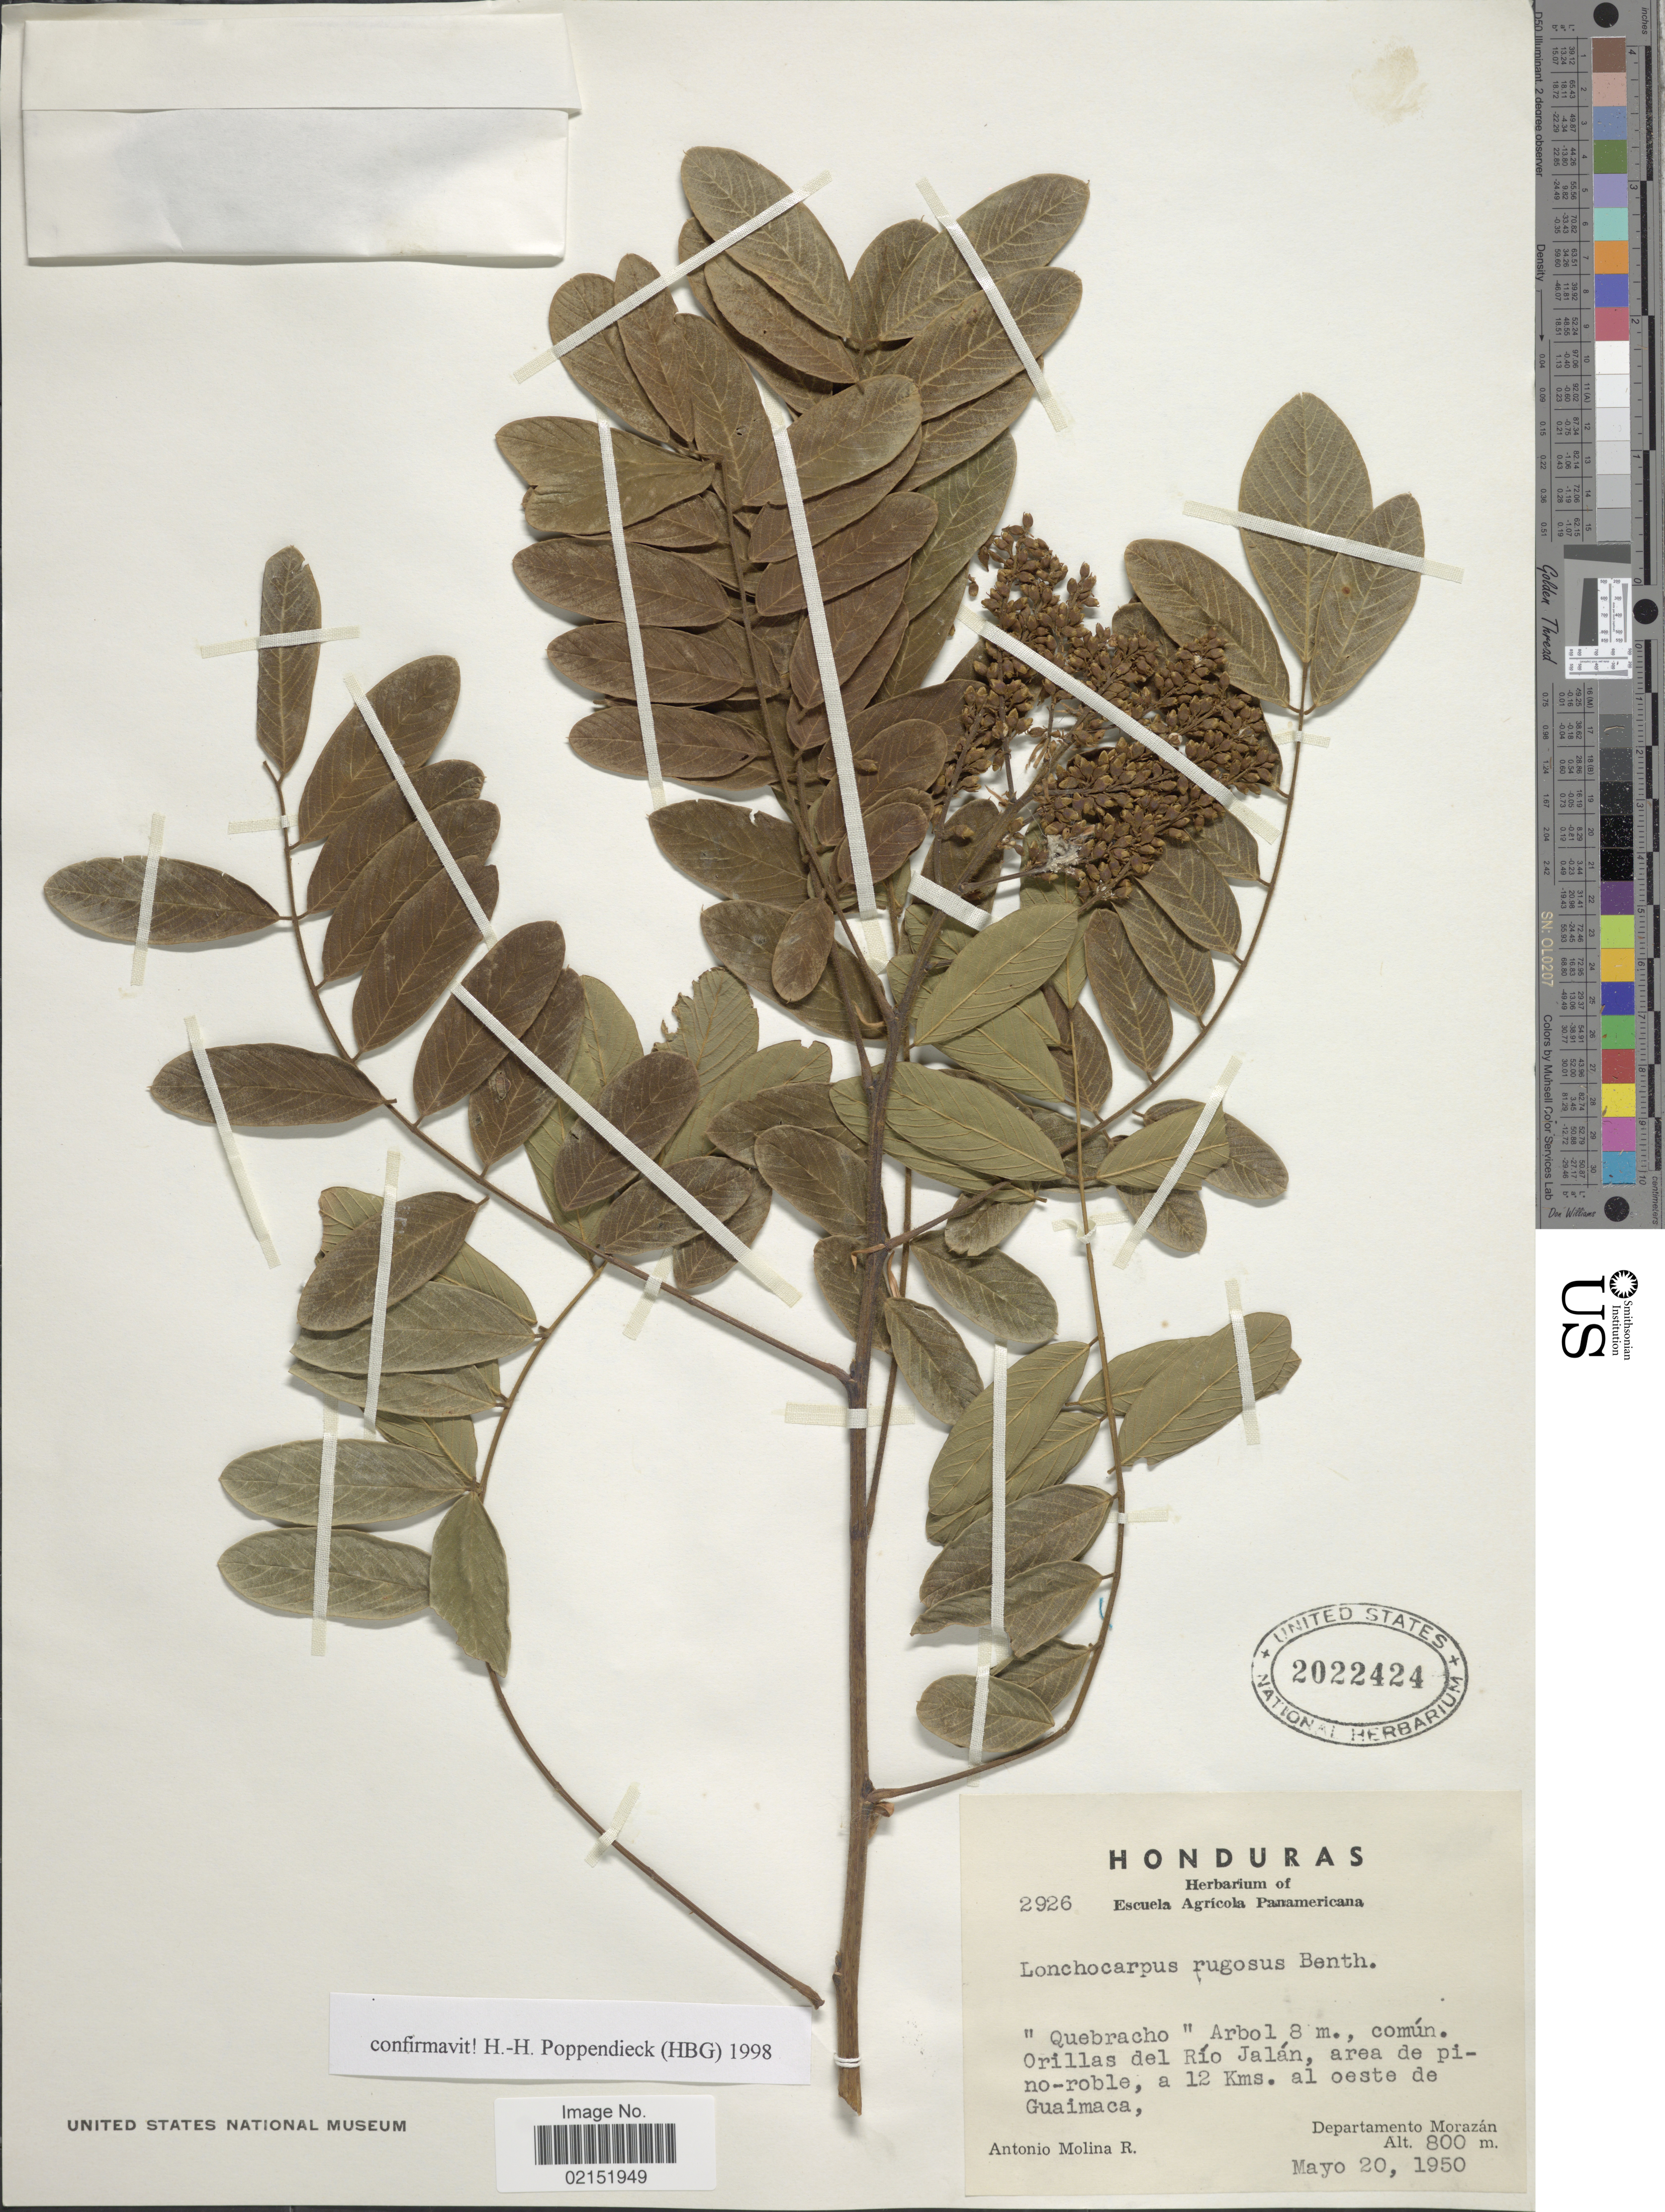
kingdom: Plantae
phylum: Tracheophyta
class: Magnoliopsida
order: Fabales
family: Fabaceae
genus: Lonchocarpus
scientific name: Lonchocarpus rugosus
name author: Benth.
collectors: A. Molina R.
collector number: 2926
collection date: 1950-05-20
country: Honduras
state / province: Fco. Morazán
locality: Orillas del Rio Jalan, area de pino-roble, a 12 kms. al oeste de Guaimaca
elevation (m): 800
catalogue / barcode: US 2022424